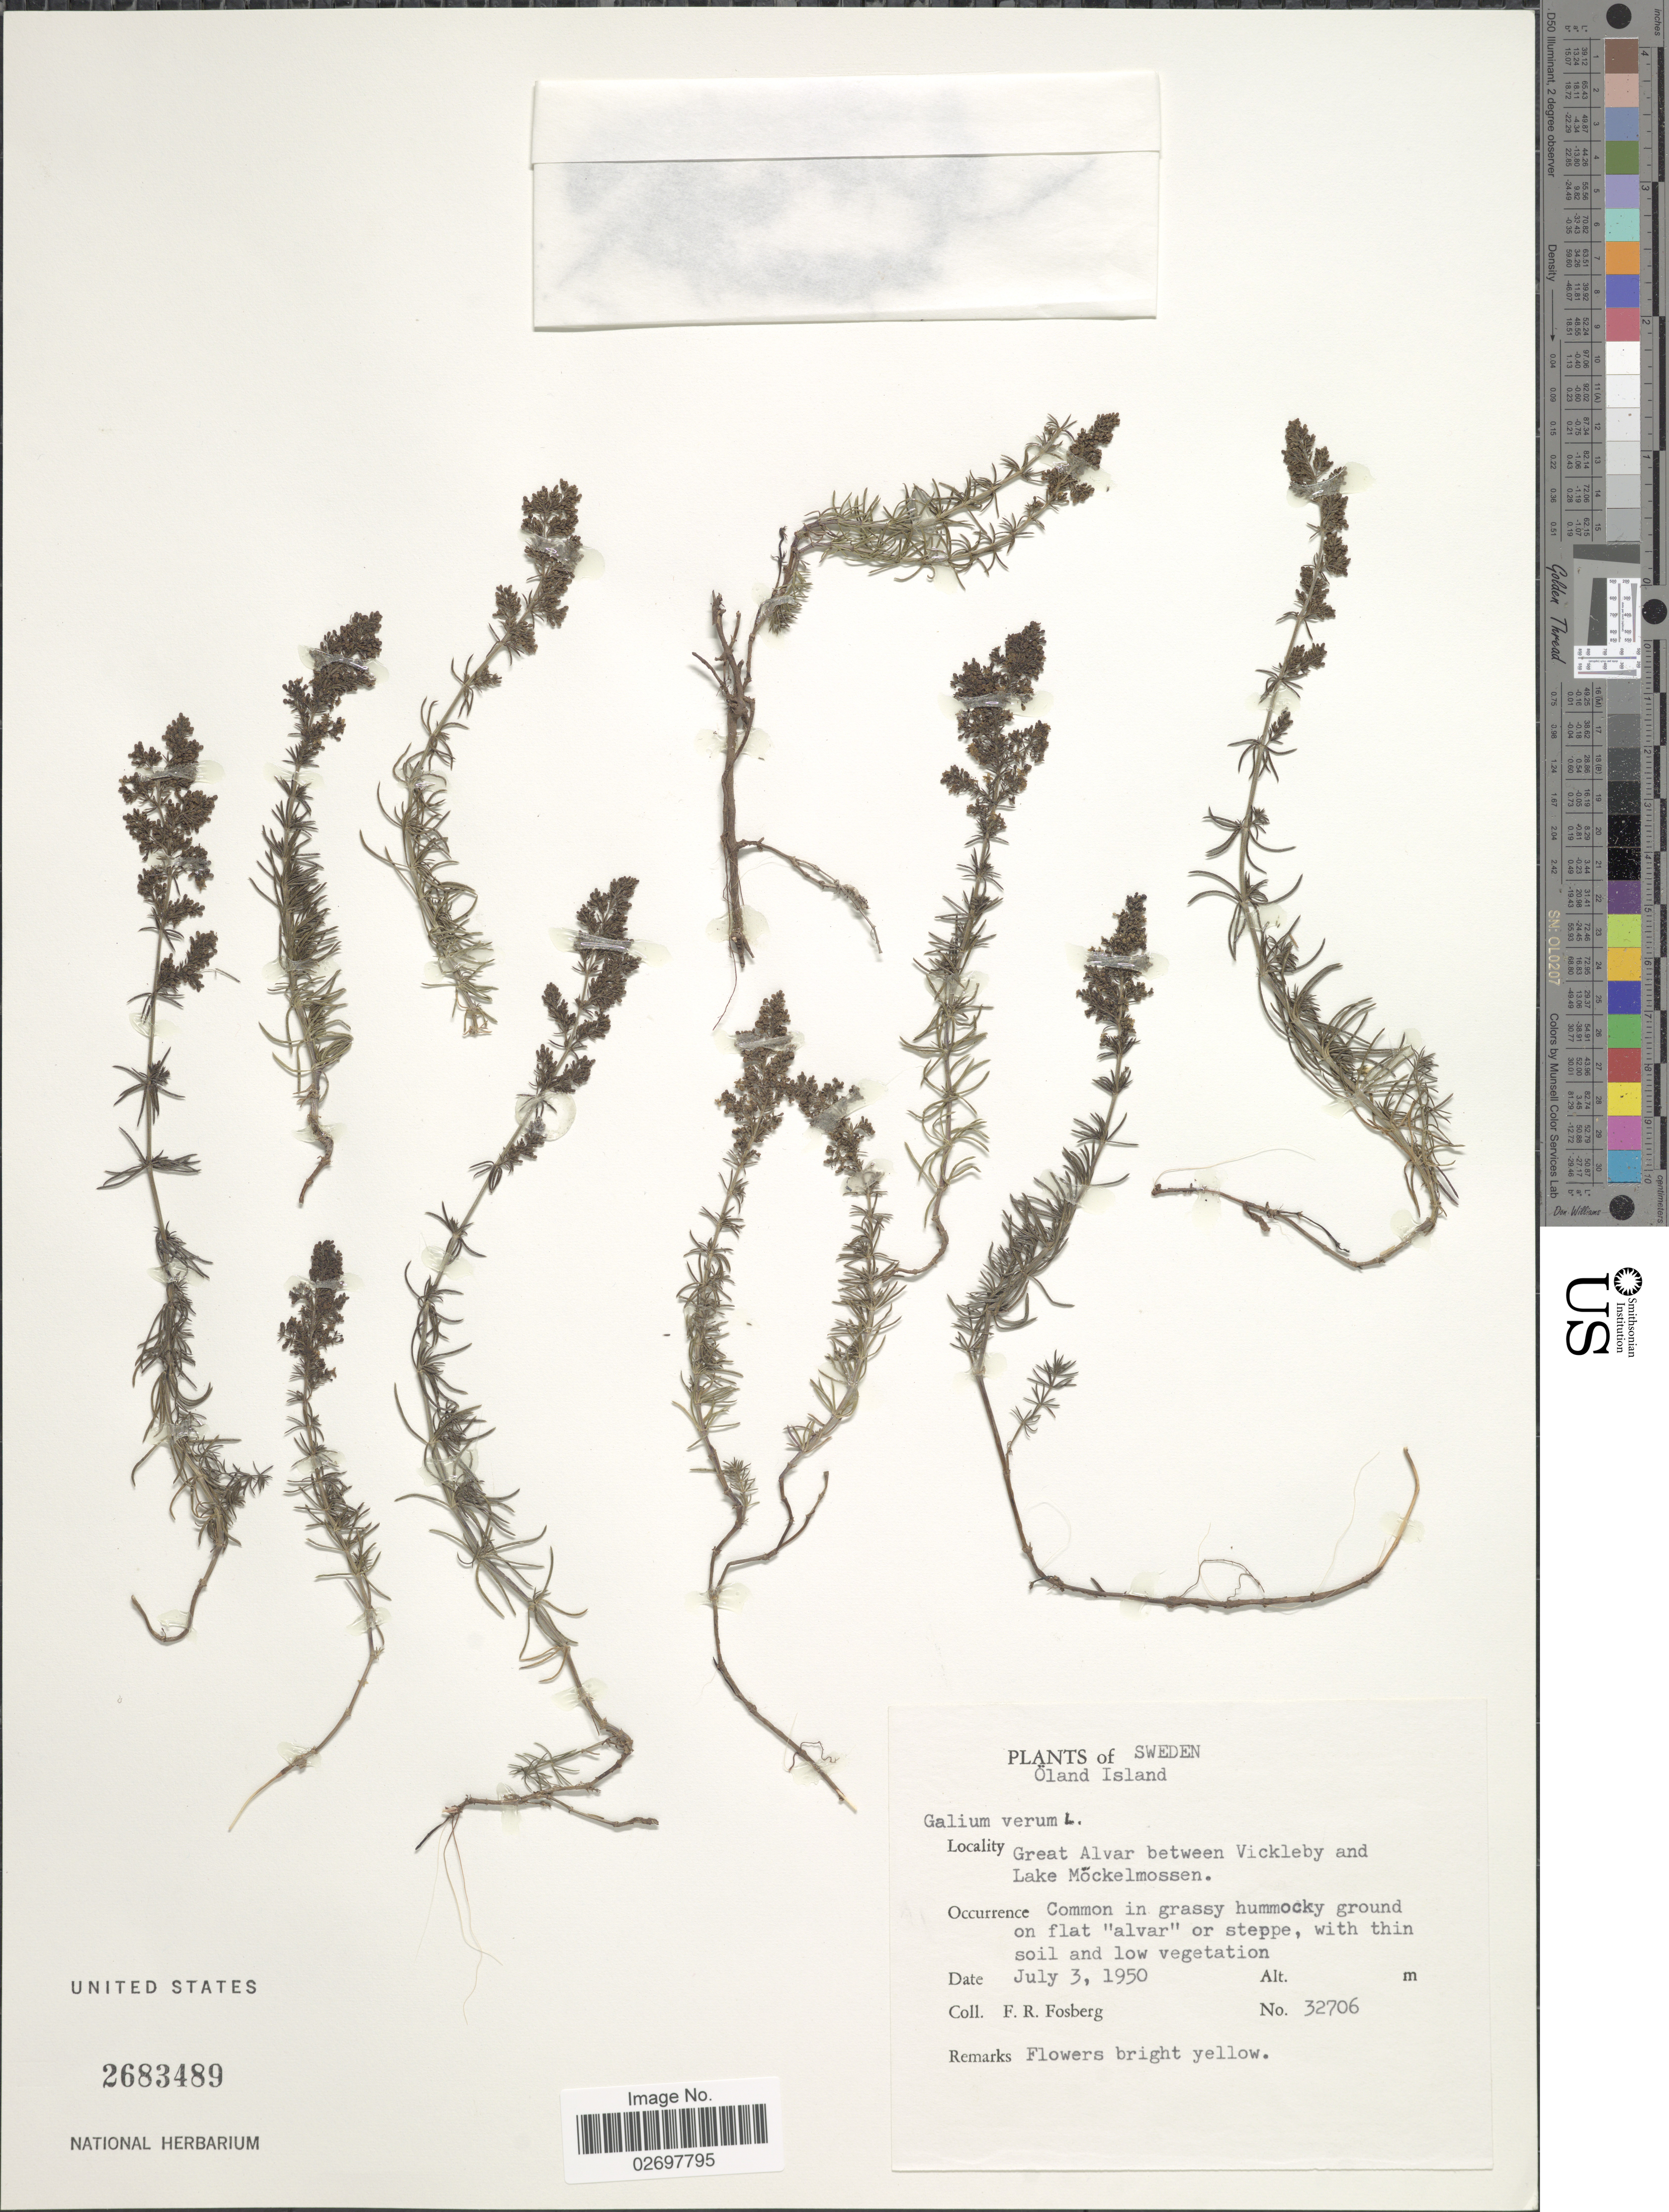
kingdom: Plantae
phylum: Tracheophyta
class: Magnoliopsida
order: Gentianales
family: Rubiaceae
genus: Galium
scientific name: Galium verum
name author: L.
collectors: F. R. Fosberg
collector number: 32706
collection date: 1950-07-03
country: Sweden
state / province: Kalmar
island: Oland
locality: Oland Island, Great Alvar between Vickleby and Lake Mockelmossen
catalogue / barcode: US 2683489